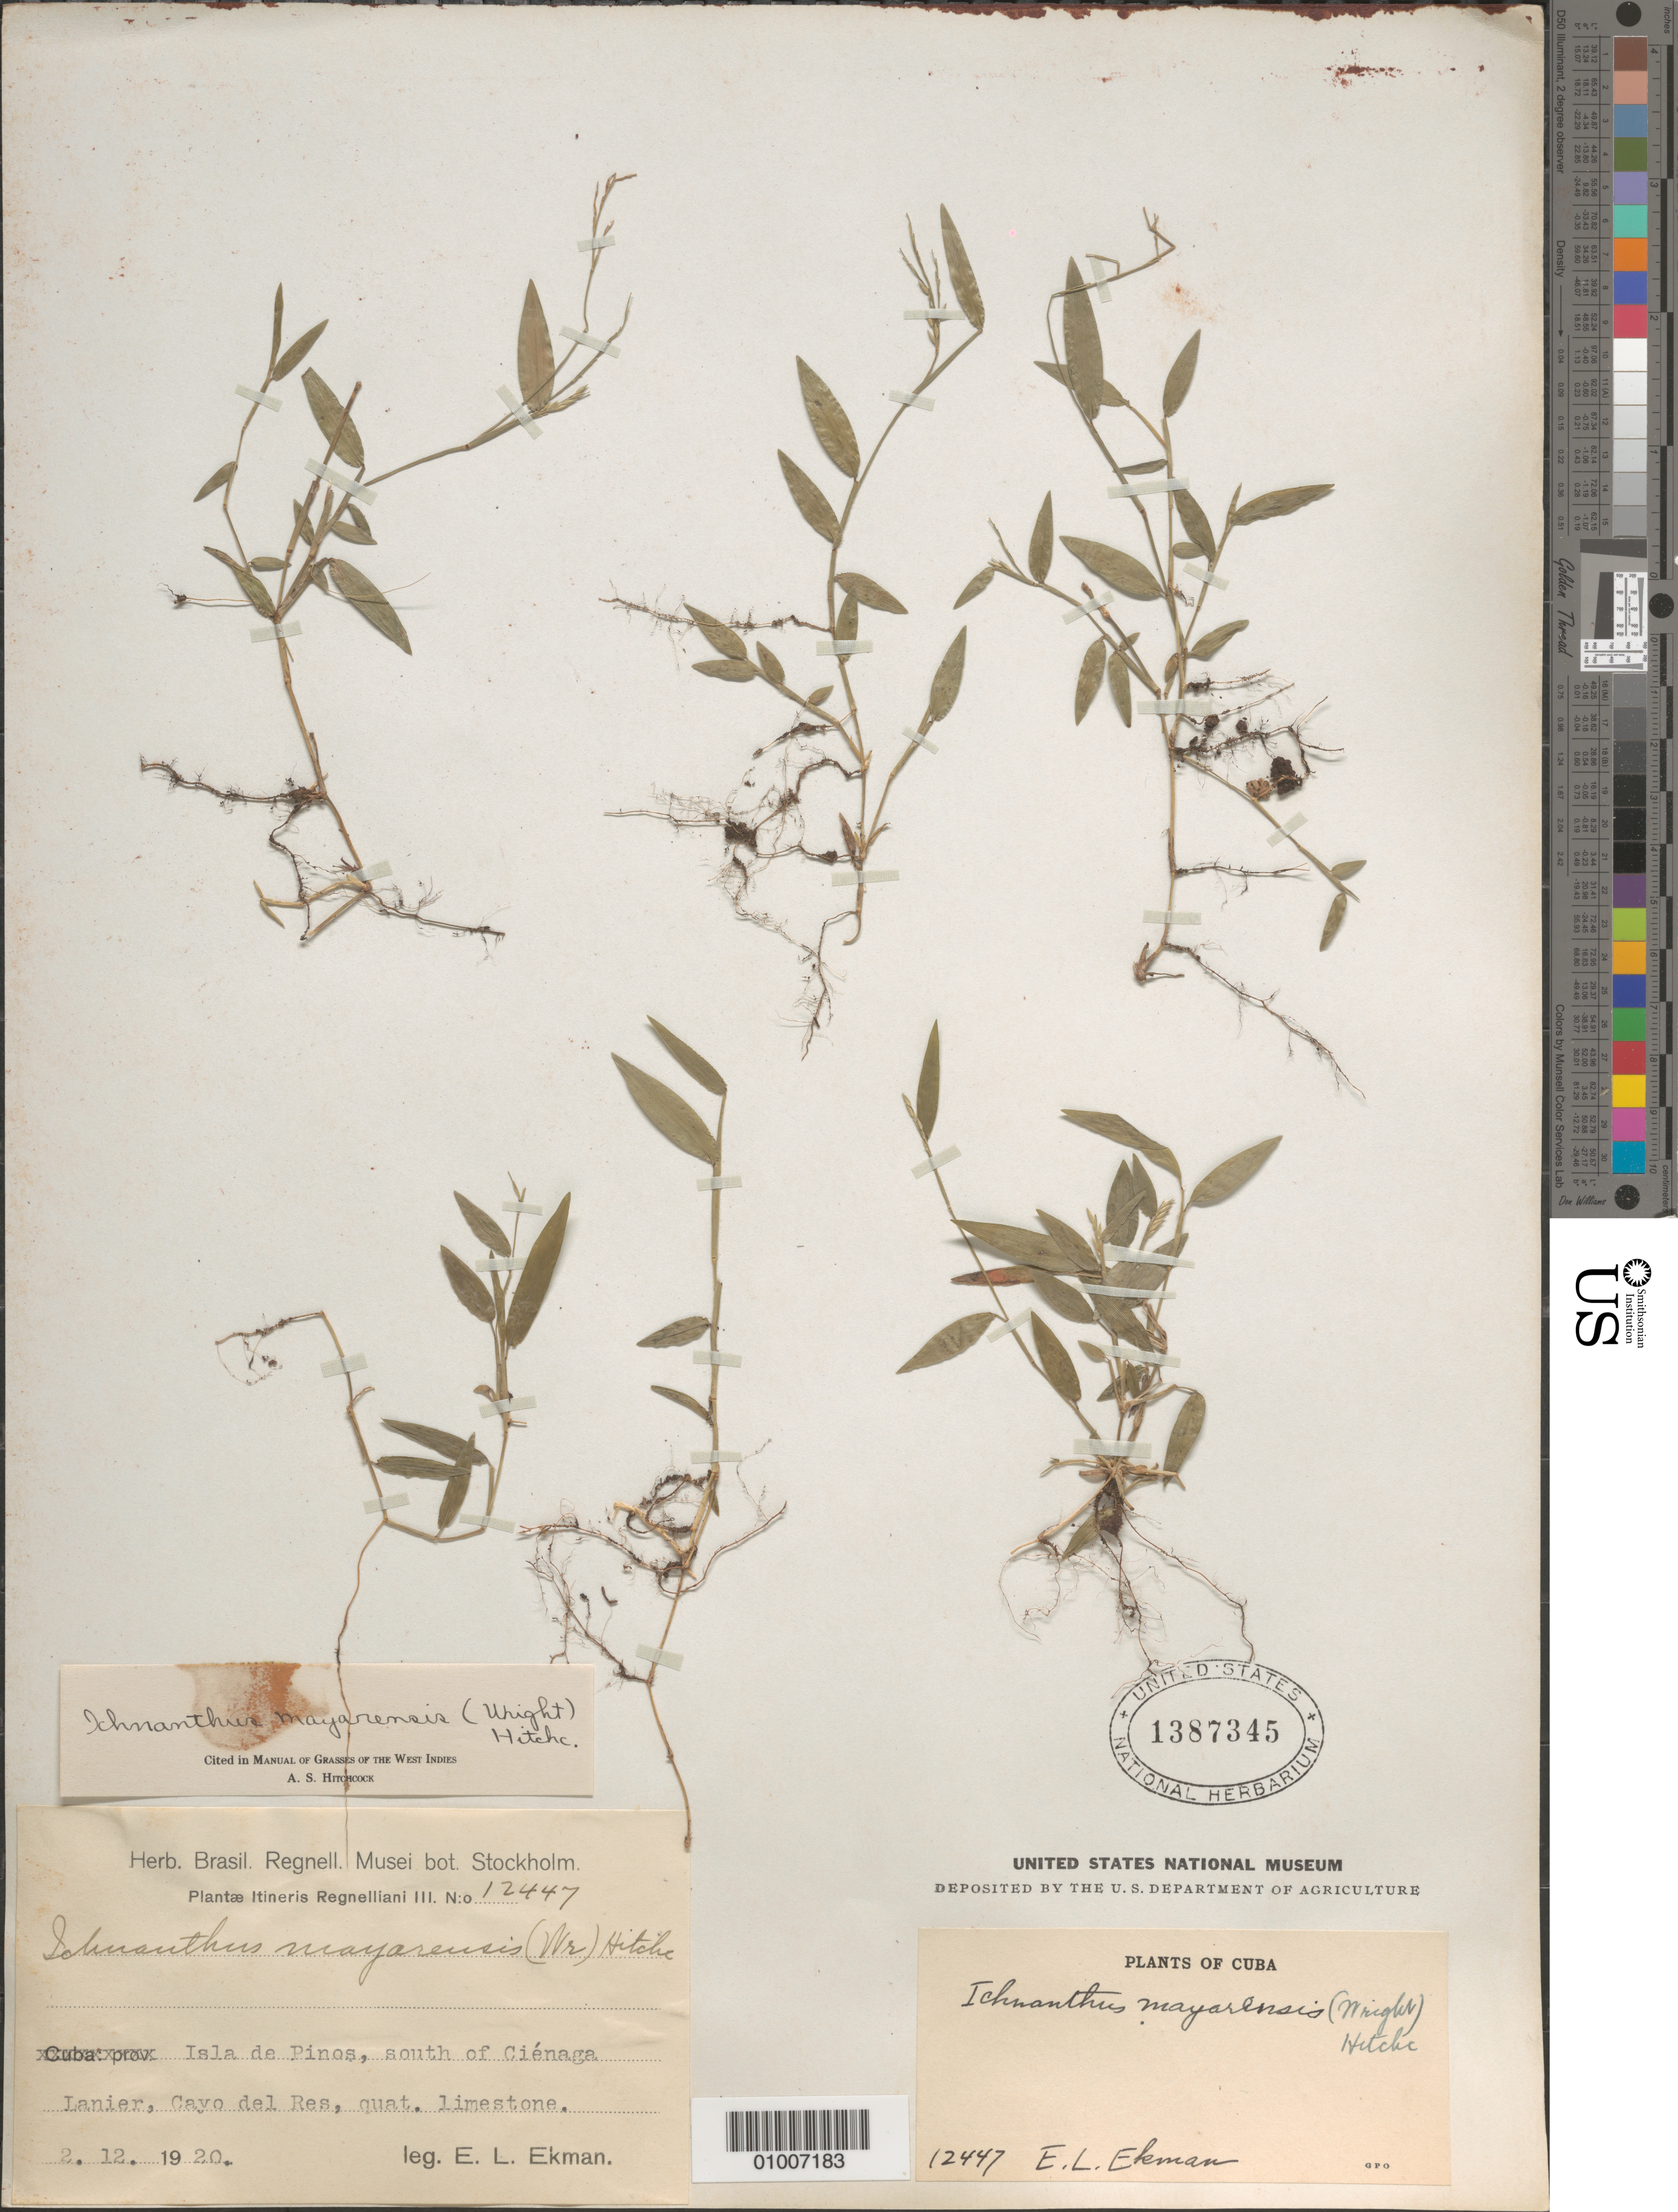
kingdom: Plantae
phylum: Tracheophyta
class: Liliopsida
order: Poales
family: Poaceae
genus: Ichnanthus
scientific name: Ichnanthus mayarensis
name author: (C. Wright) Hitchc.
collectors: E. L. Ekman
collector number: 12447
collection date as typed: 02 Dec 1920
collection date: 1920-12-02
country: Cuba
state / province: Isla de la Juventud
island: Isla de la Juventud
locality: Isla de Pinos, south of Cienaga Lanier, Cayo del Res, quat limestone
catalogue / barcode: US 1387345